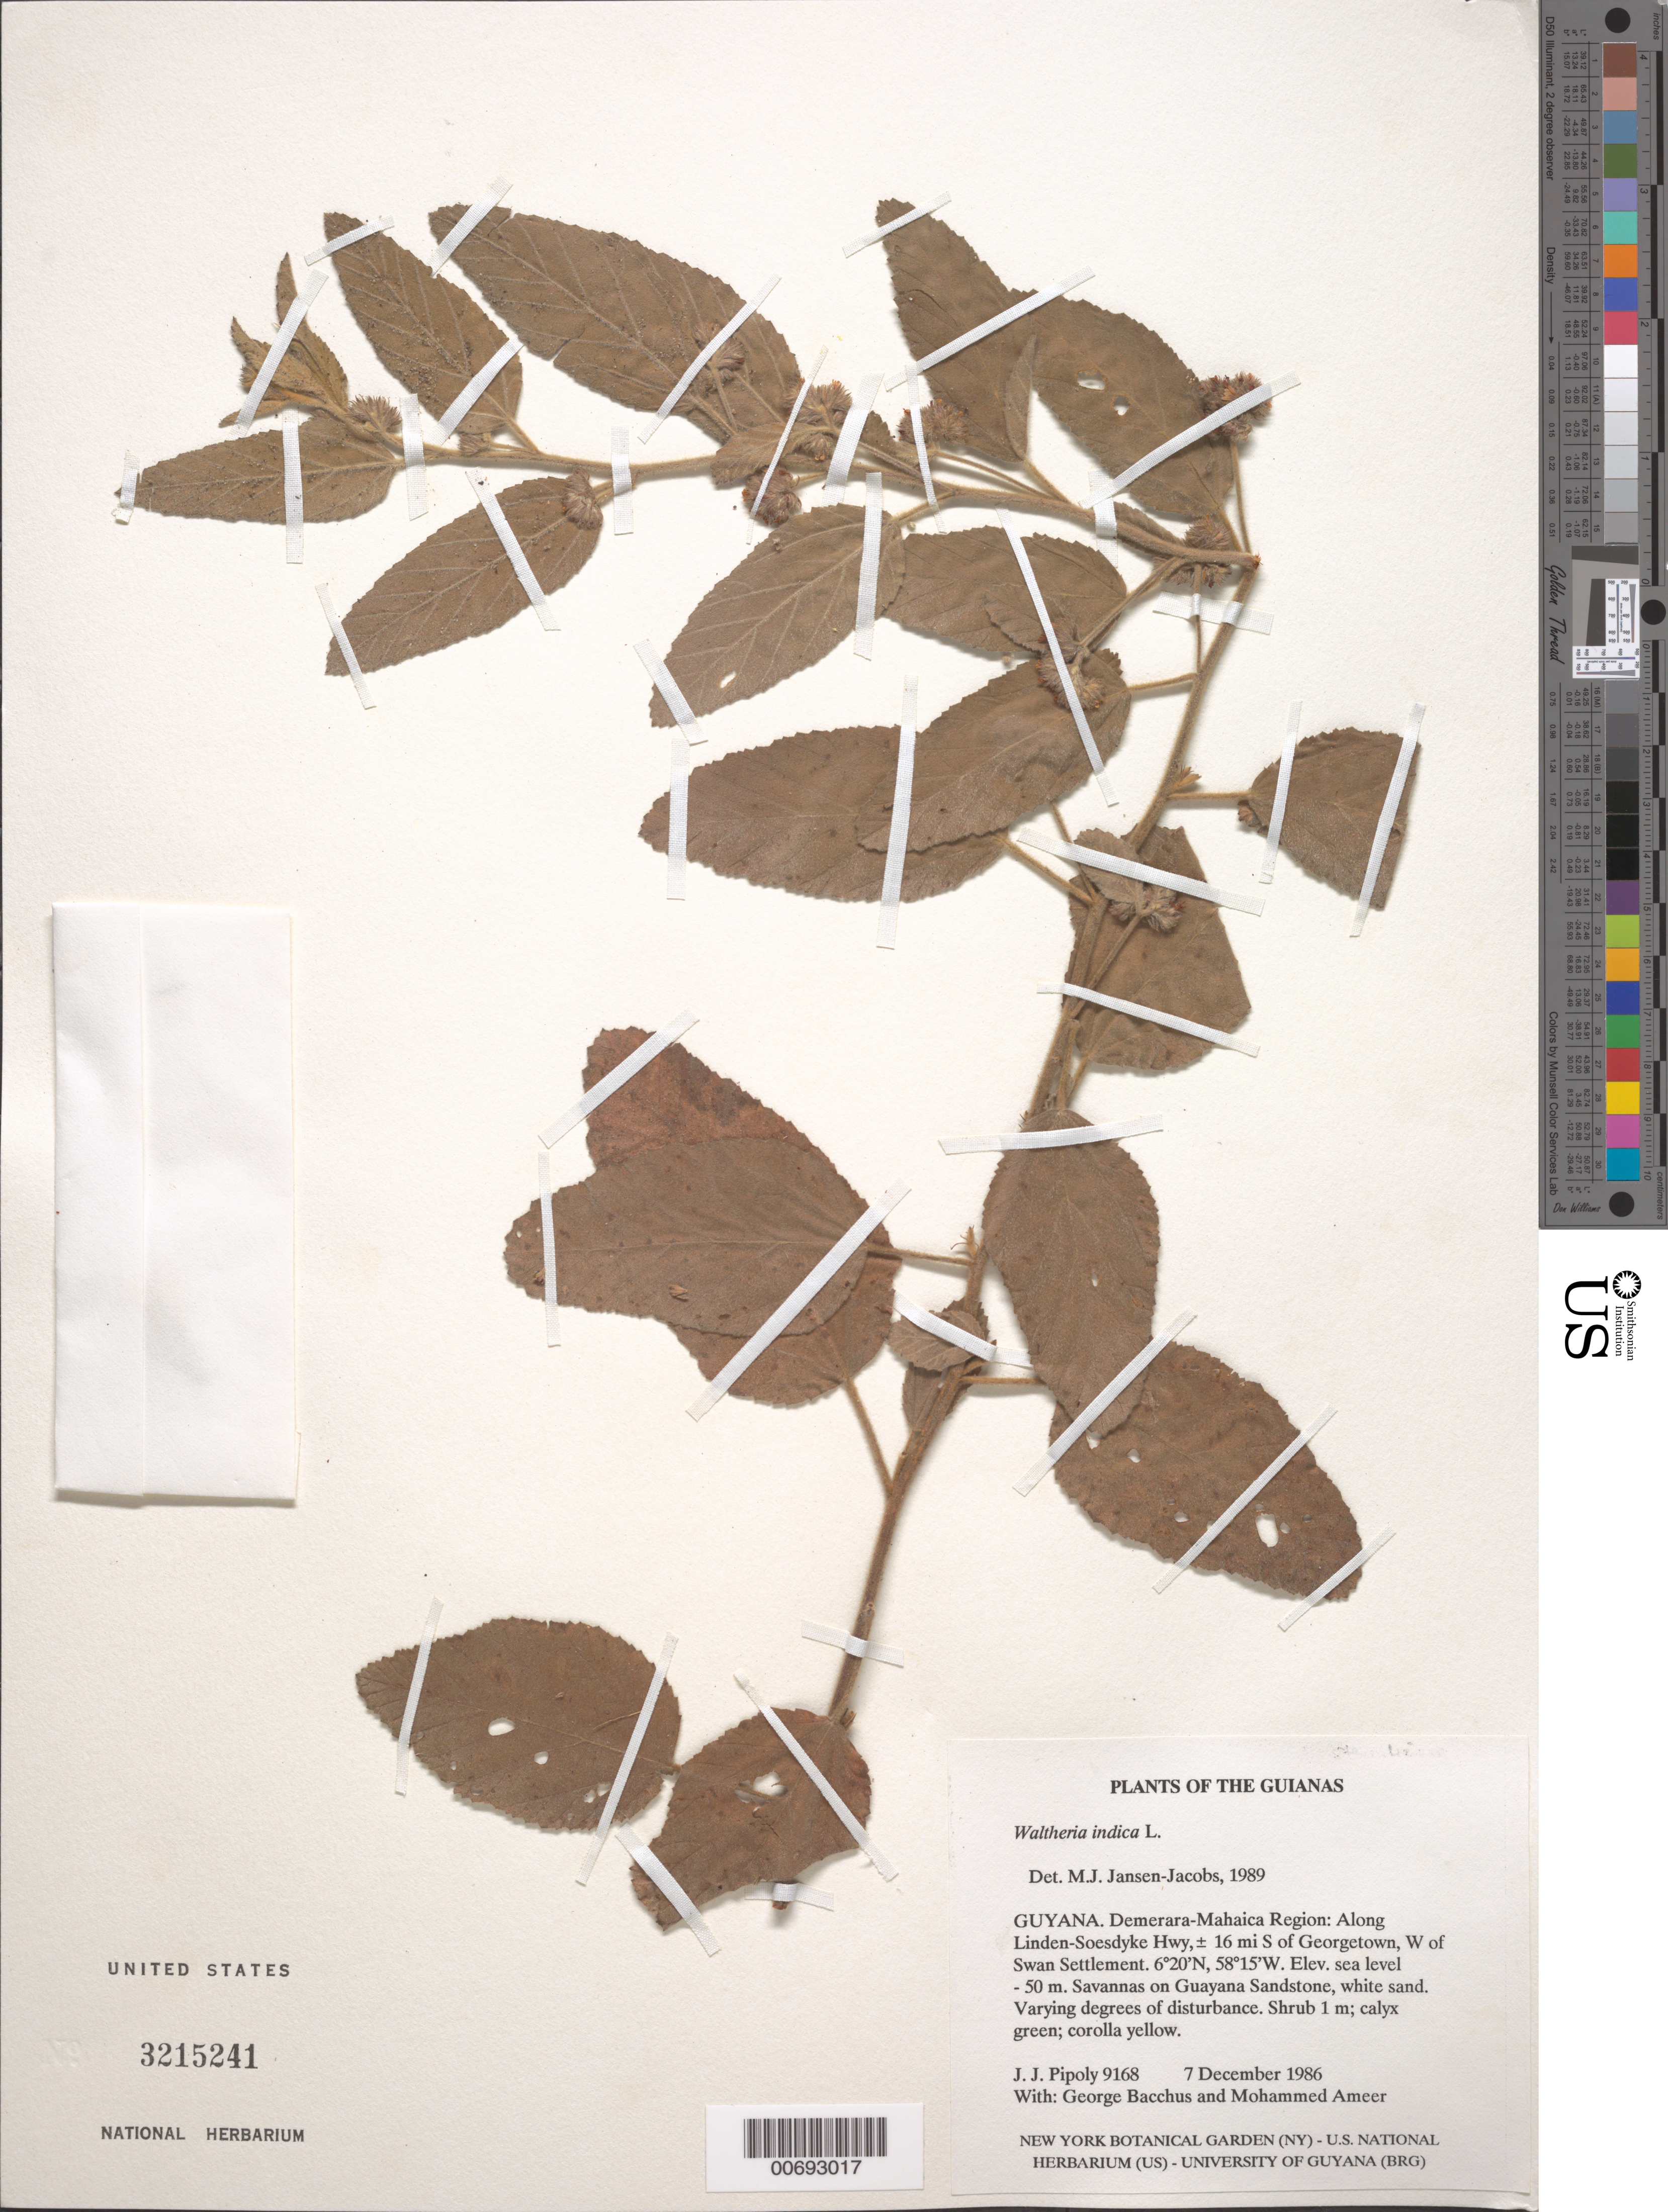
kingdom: Plantae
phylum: Tracheophyta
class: Magnoliopsida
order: Malvales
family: Malvaceae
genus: Waltheria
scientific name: Waltheria indica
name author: L.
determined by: Jansen-Jacobs, M. J., (U), Nationaal Herbarium Nederland, Utrecht University branch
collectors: J. J. Pipoly, G. Bacchus & M. Ameer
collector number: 9168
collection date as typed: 7 December 1986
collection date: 1986-12-07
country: Guyana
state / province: Demerara-Mahaica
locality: Along Linden-Soesdyke Hwy,± 16 mi S of Georgetown, W of Swan Settlement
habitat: Savannas on Guayana Sandstone, white sand. Varying degrees of disturbance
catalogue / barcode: US 3215241